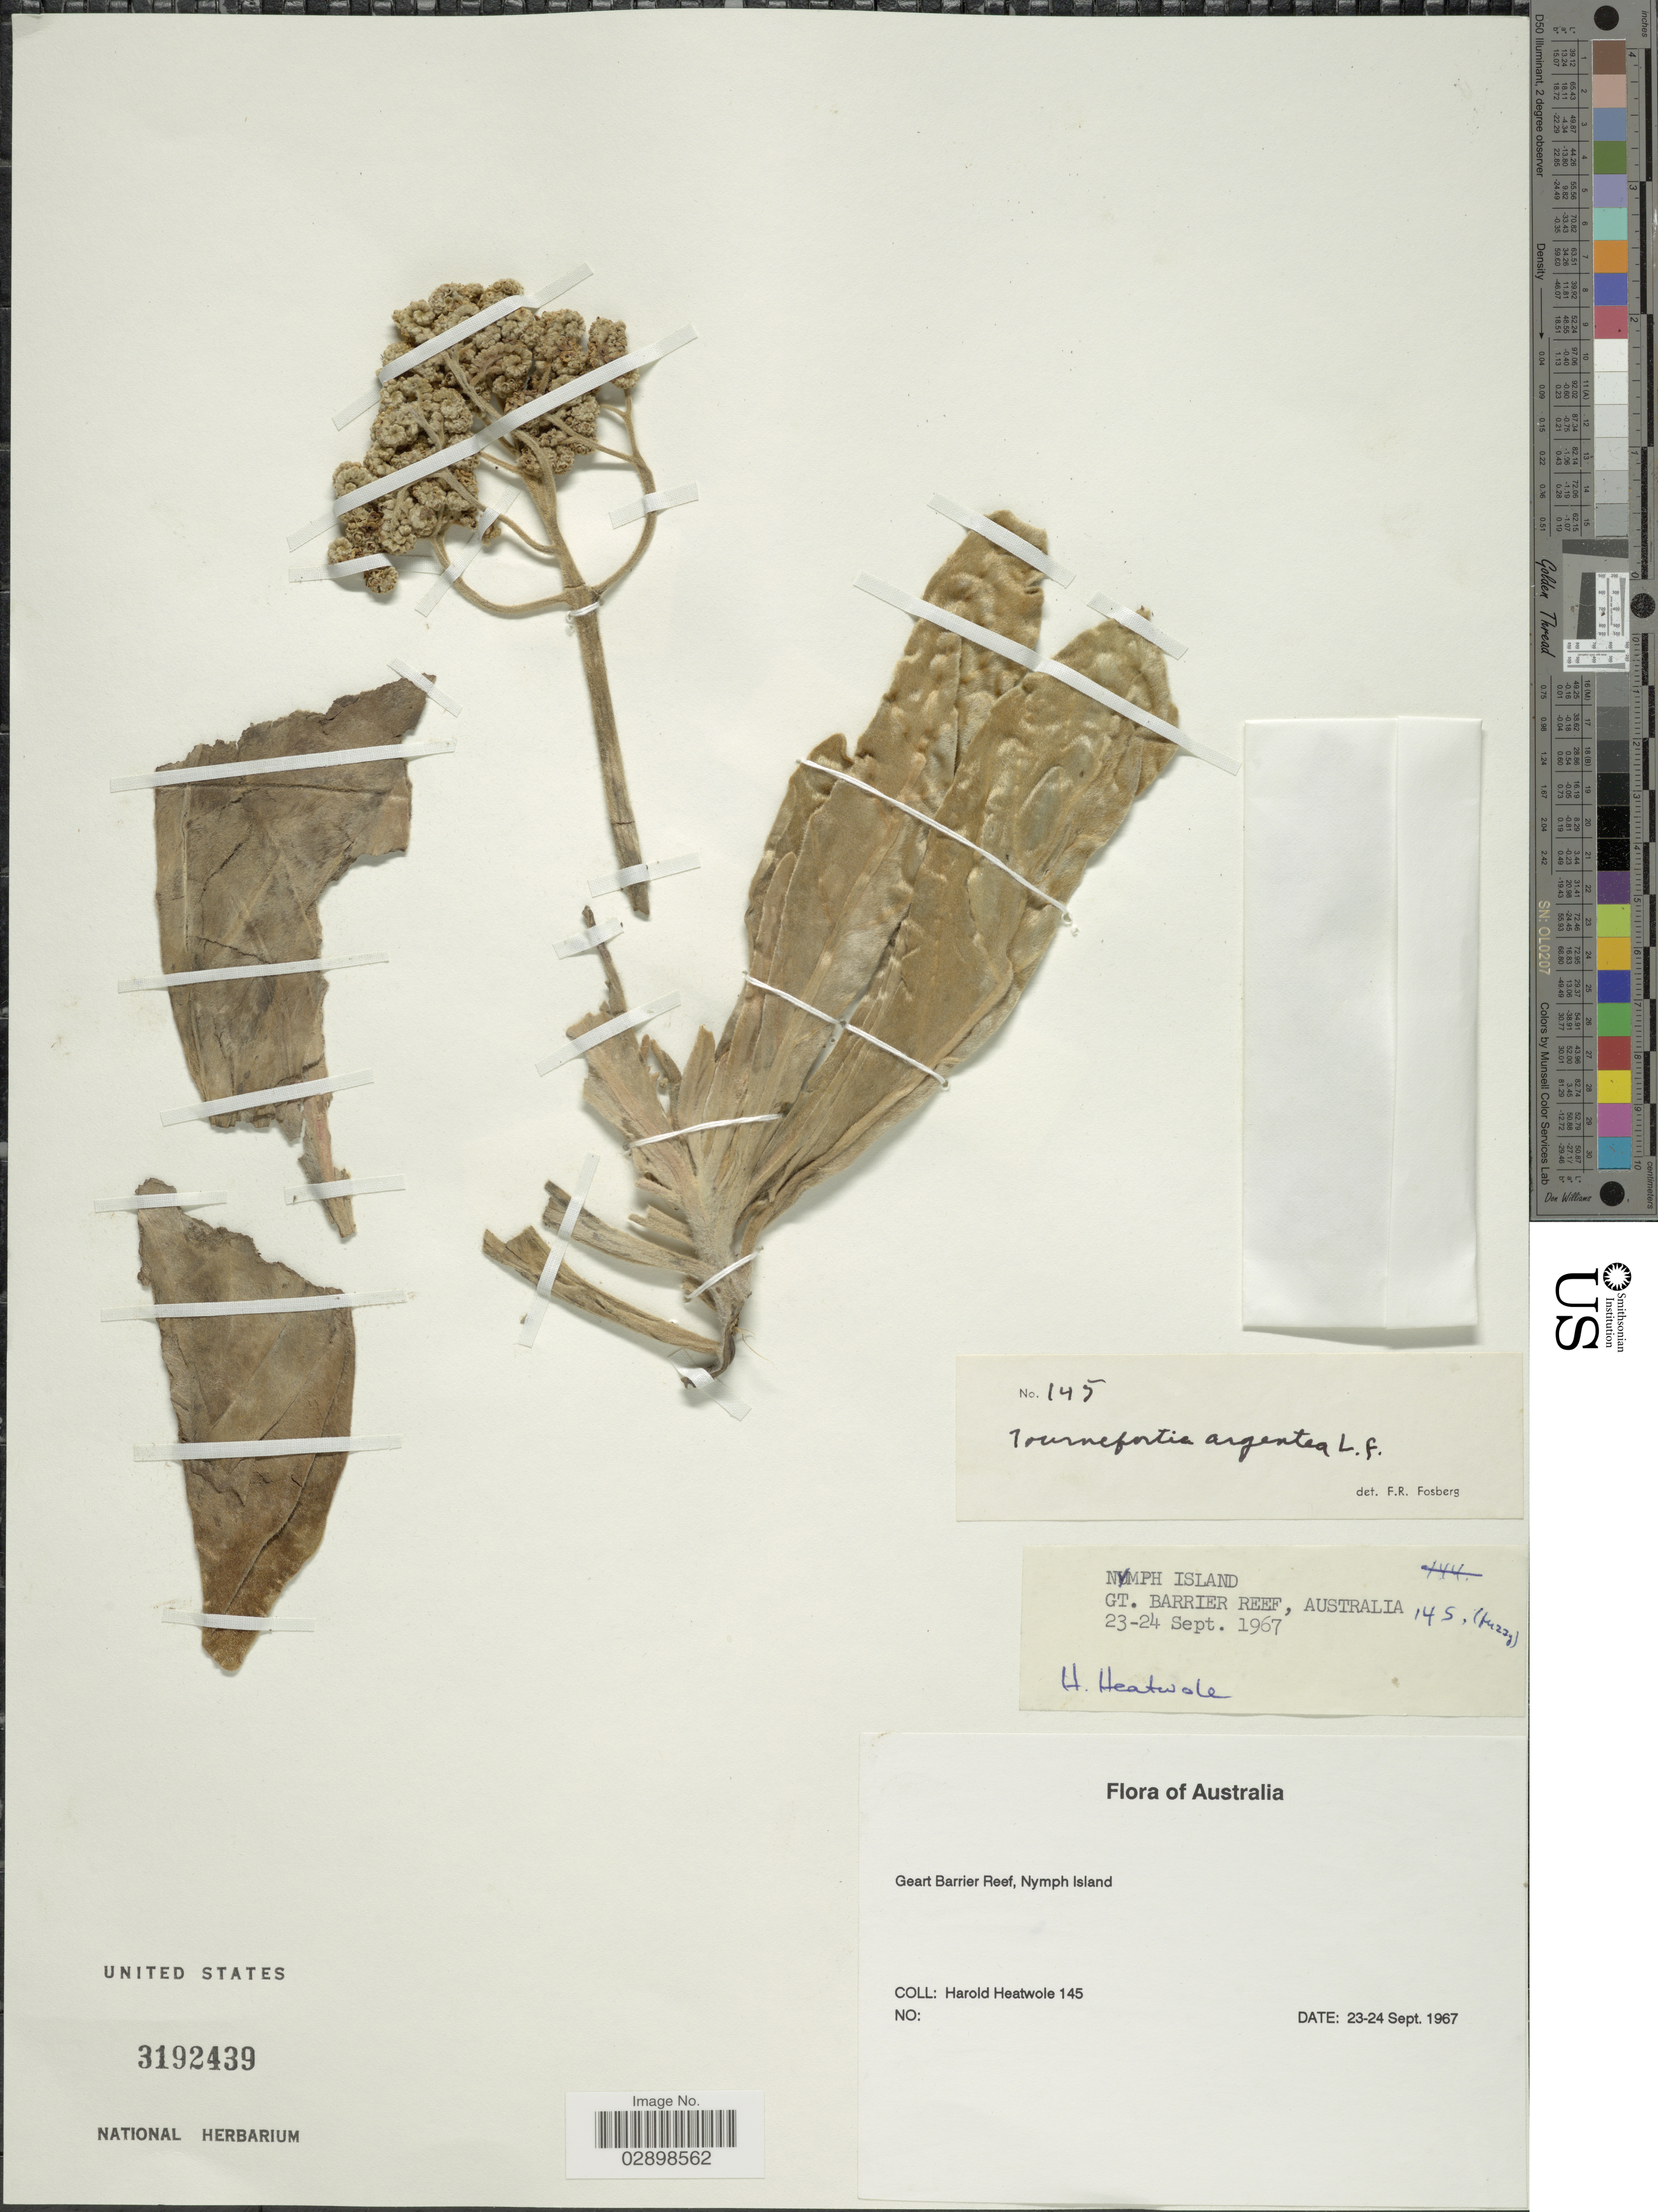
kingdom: Plantae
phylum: Tracheophyta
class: Magnoliopsida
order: Boraginales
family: Heliotropiaceae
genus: Tournefortia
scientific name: Tournefortia argentea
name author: L. f.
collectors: H. Heatwole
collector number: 145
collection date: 1967-09-23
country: Australia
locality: Geart barrier Reef, Nymph Island.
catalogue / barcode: US 3192439